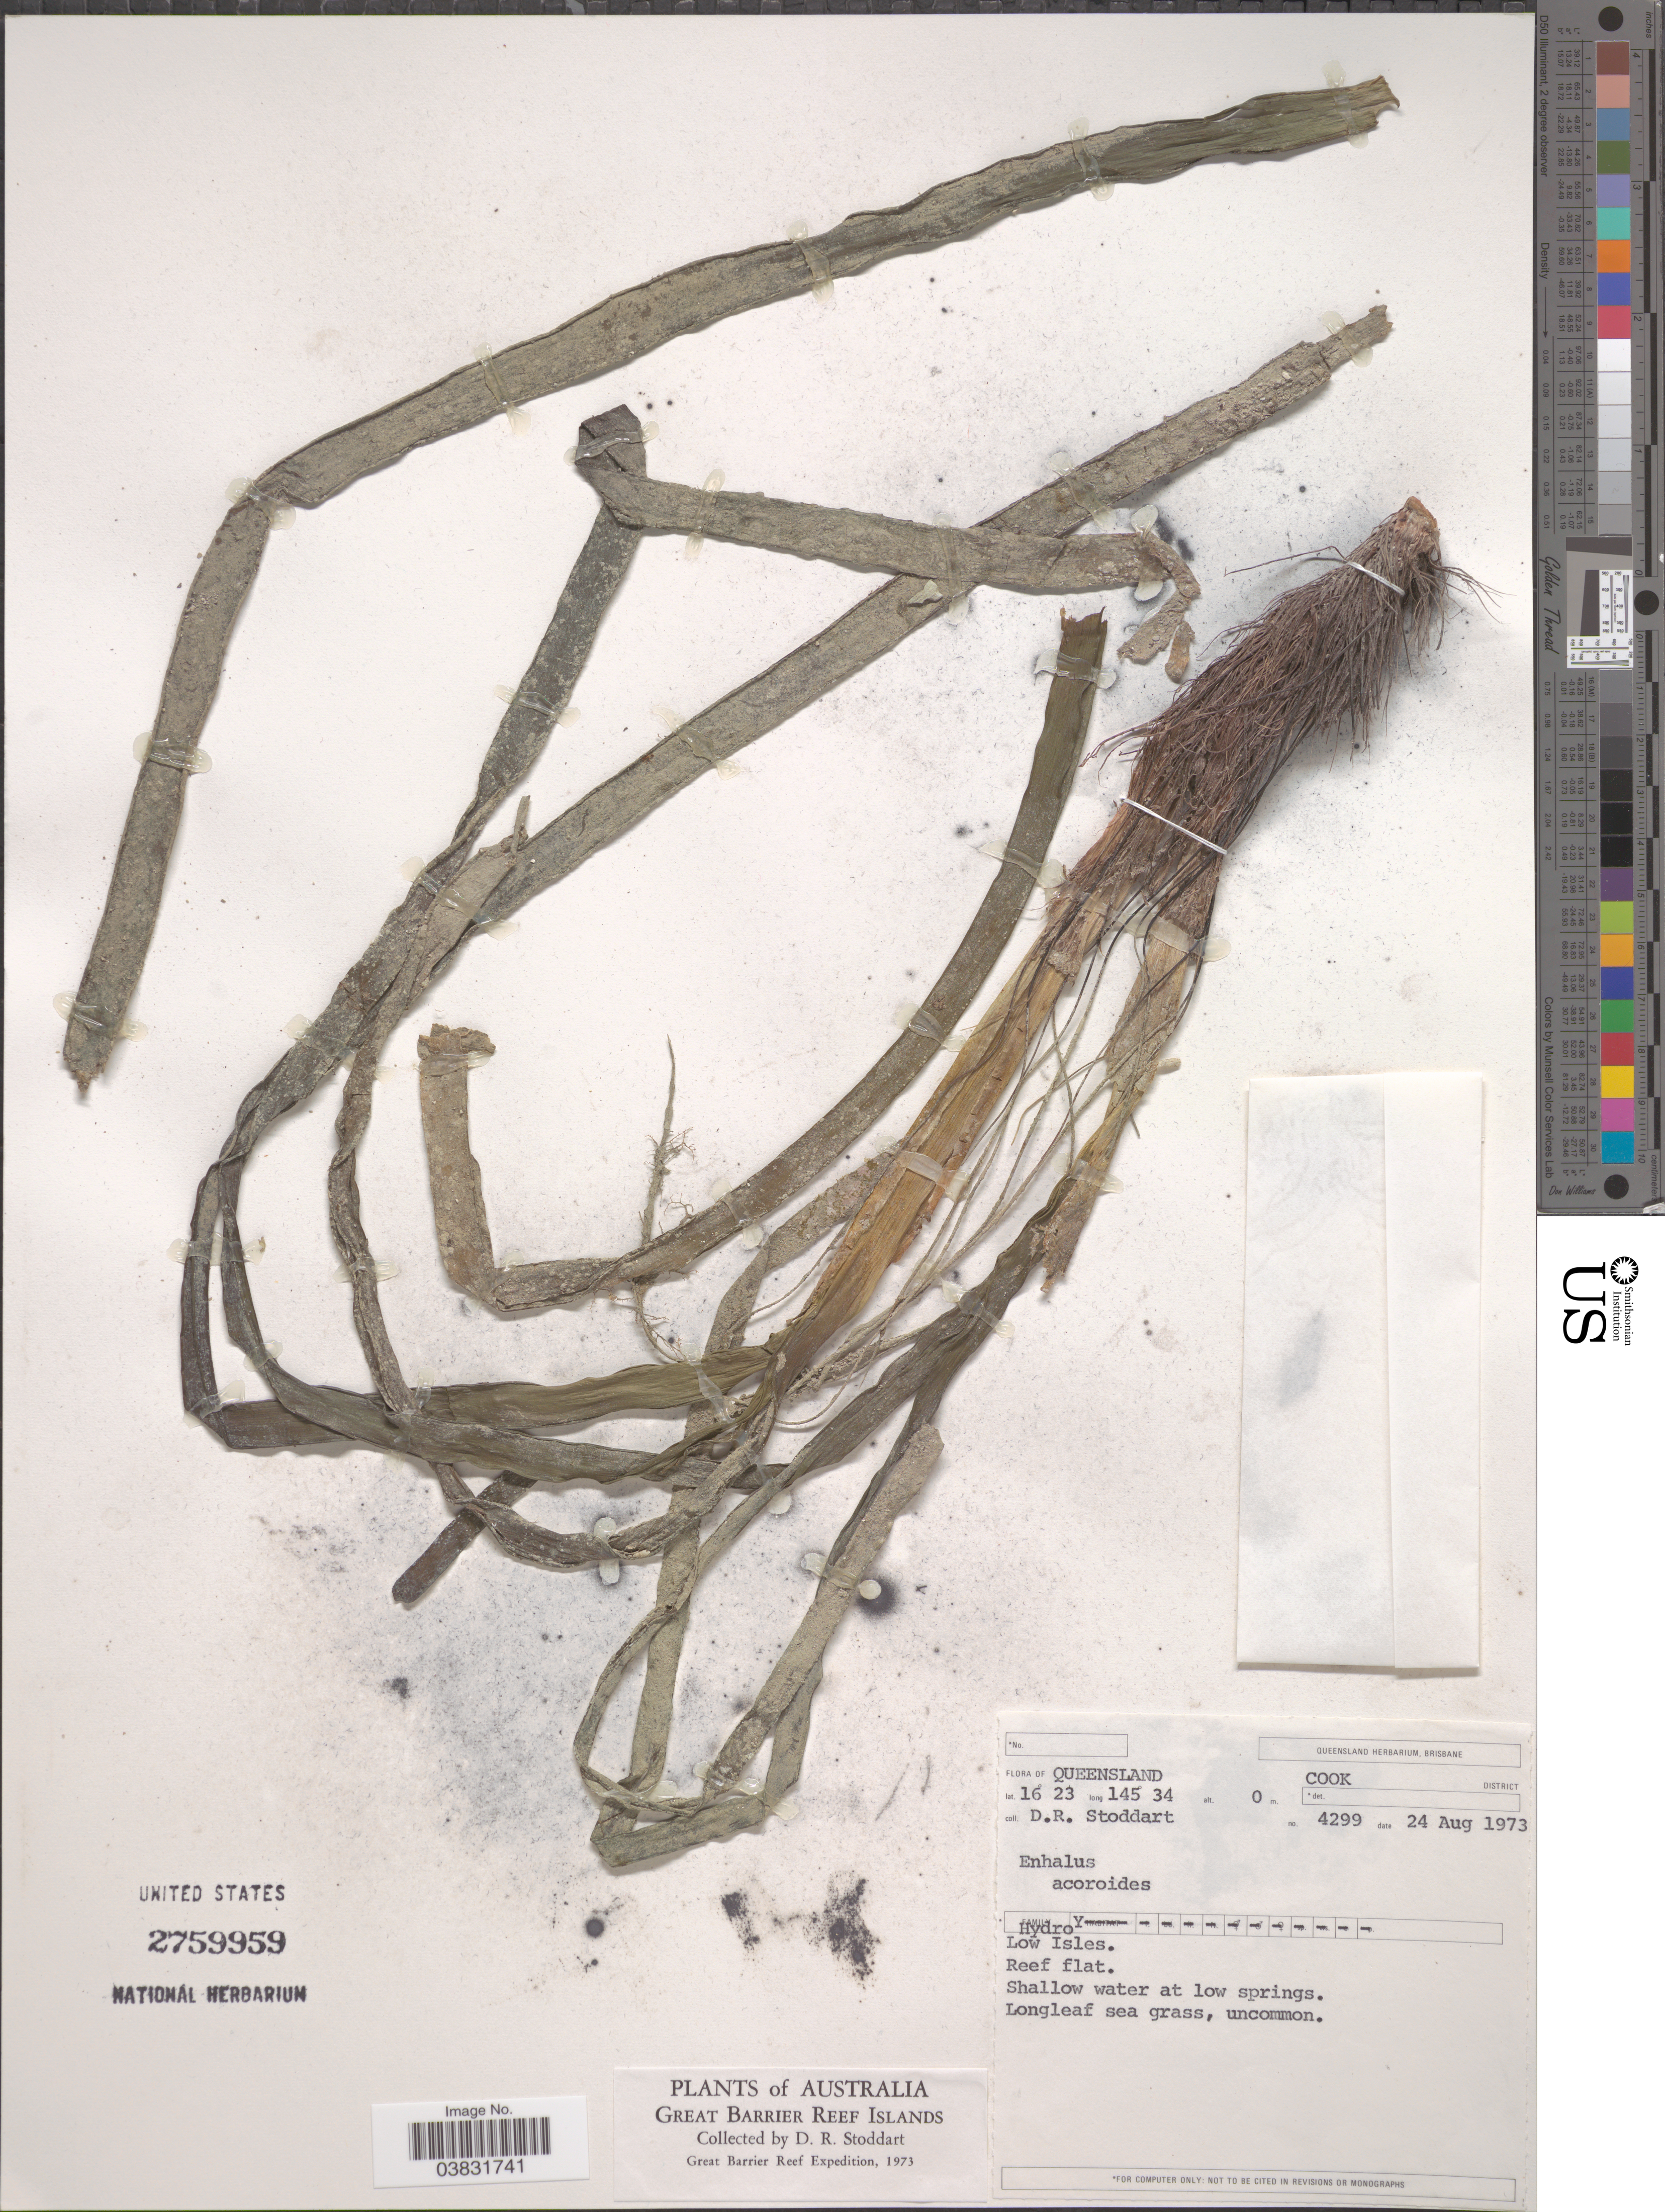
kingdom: Plantae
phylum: Tracheophyta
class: Liliopsida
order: Alismatales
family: Hydrocharitaceae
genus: Enhalus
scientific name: Enhalus acoroides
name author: (L. f.) Royle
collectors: D. R. Stoddart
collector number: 4299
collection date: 1973-08-24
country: Australia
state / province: Queensland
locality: Cook District.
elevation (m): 0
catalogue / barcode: US 2759959